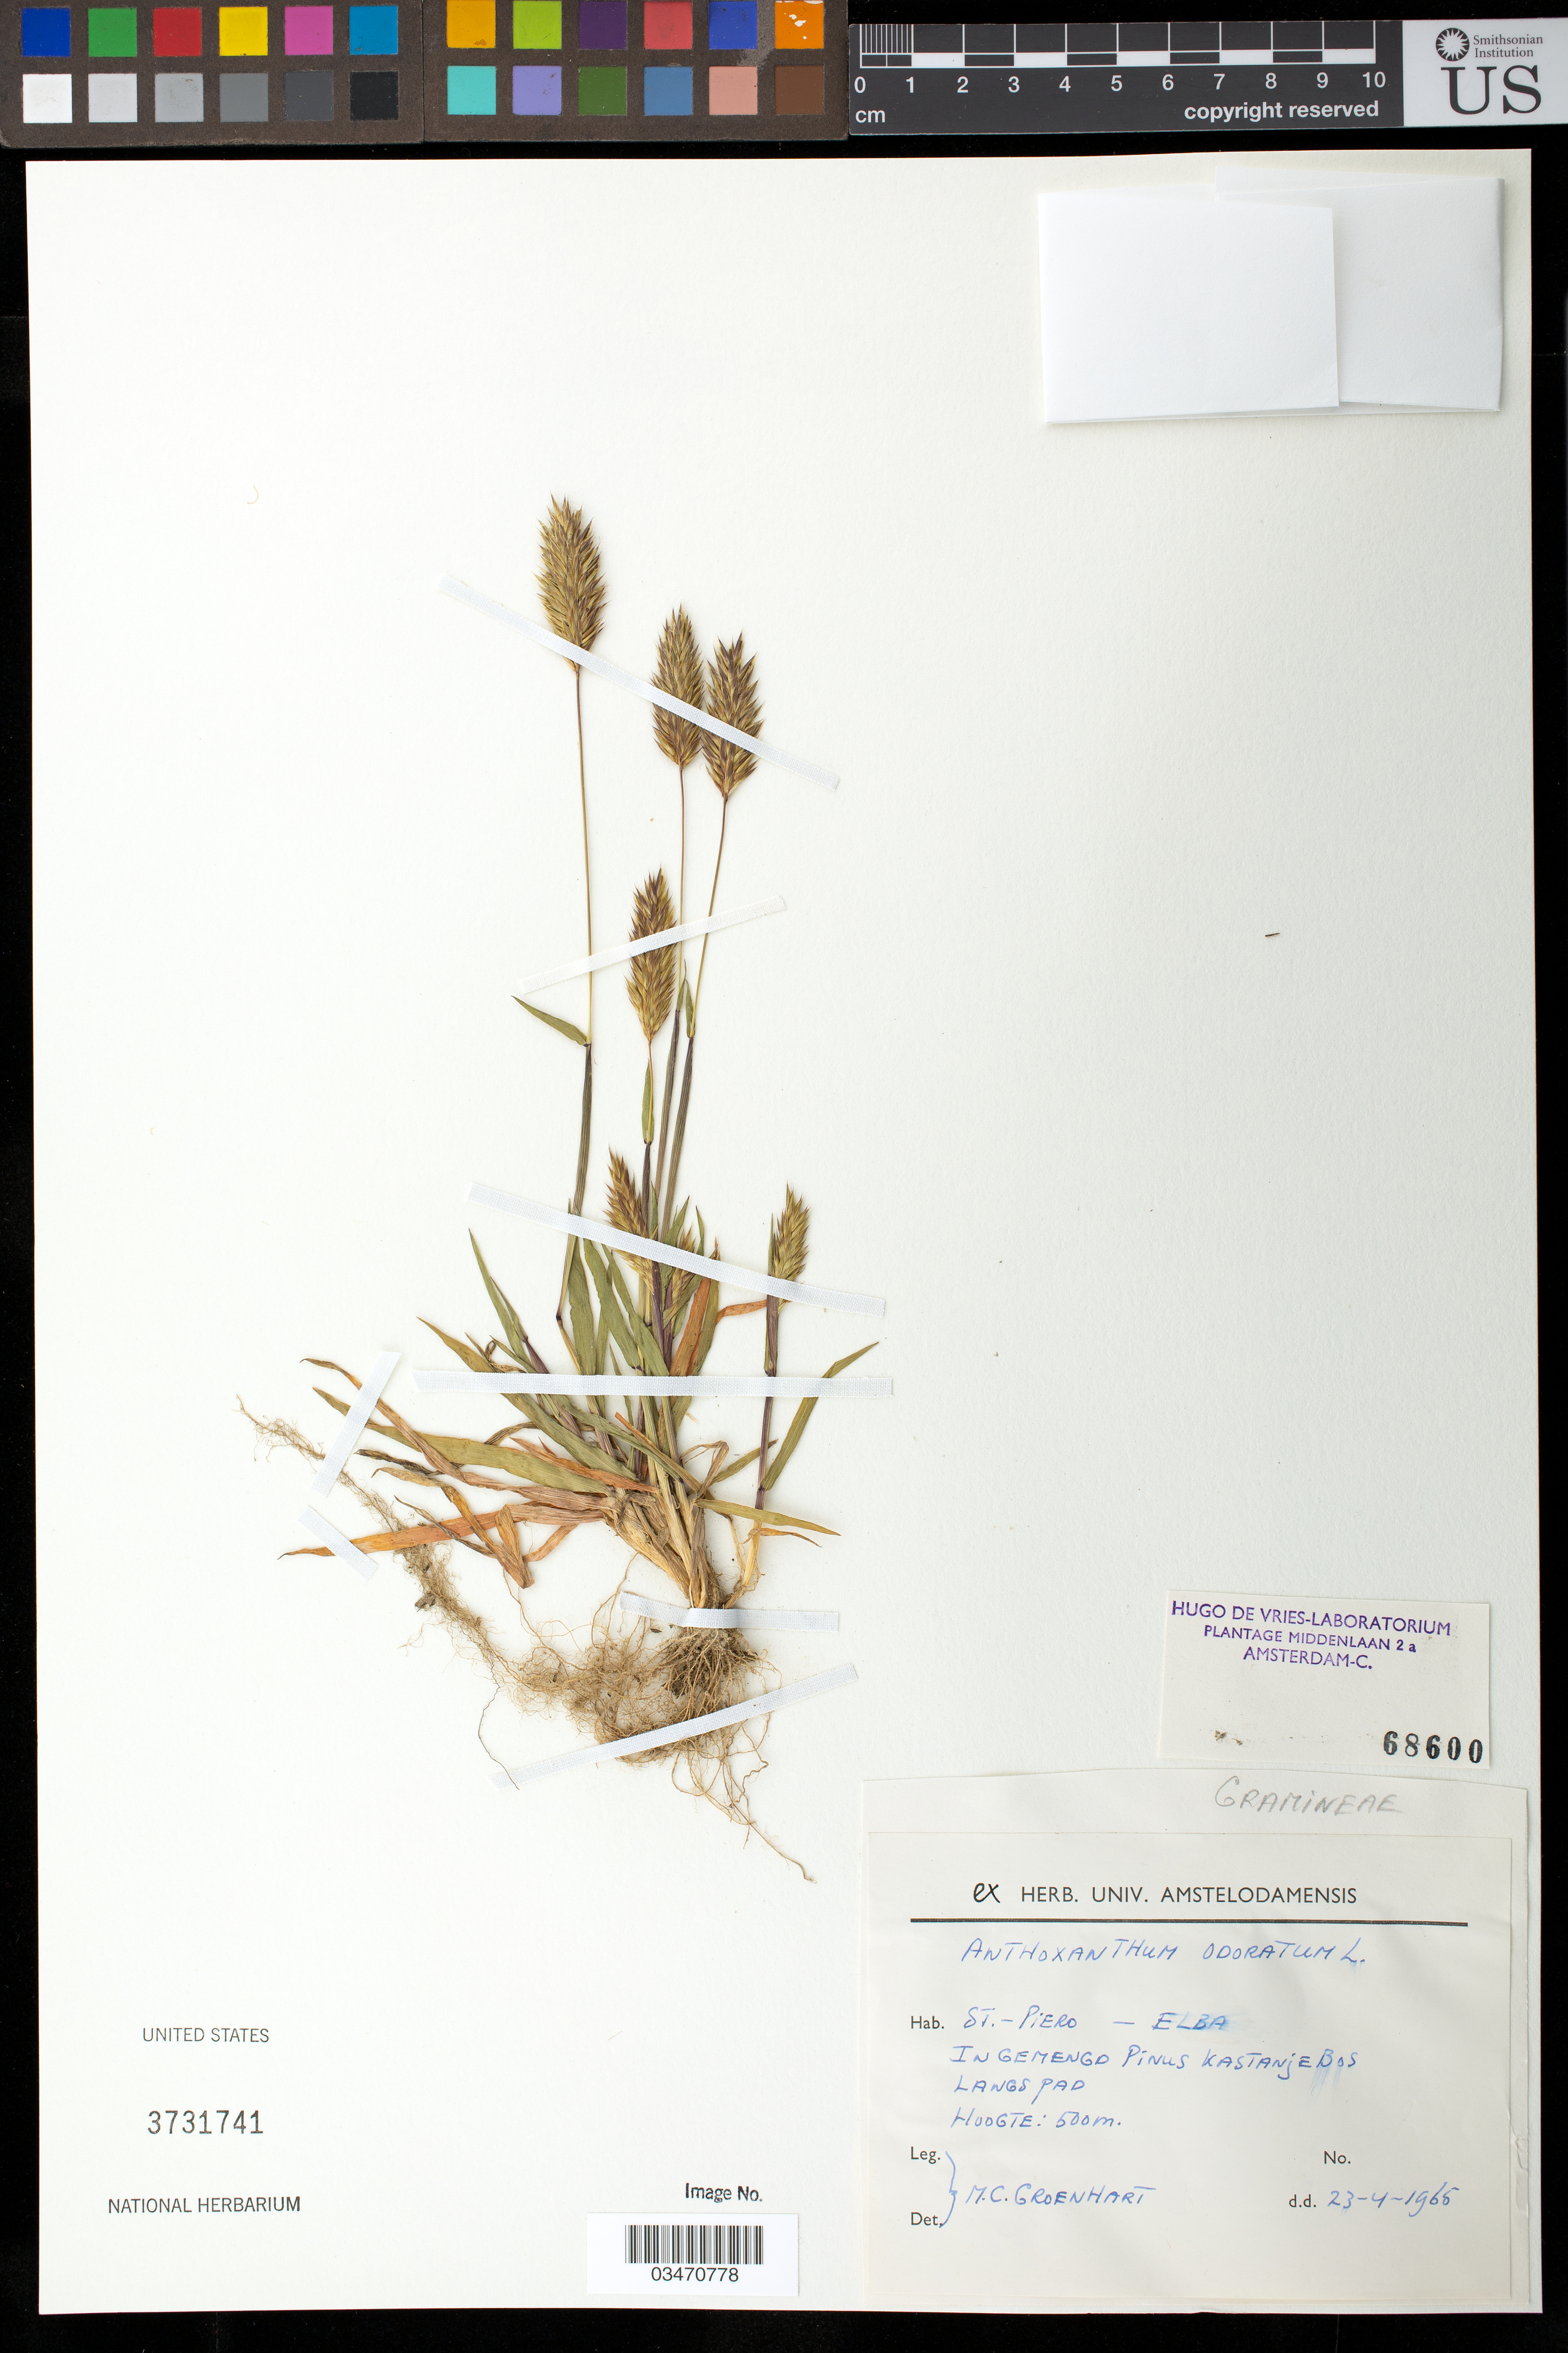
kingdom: Plantae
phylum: Tracheophyta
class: Liliopsida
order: Poales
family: Poaceae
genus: Anthoxanthum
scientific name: Anthoxanthum odoratum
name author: L.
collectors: M. Groenhart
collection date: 1965-04-23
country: Italy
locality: Elba, St. Piero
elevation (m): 500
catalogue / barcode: US 3731741